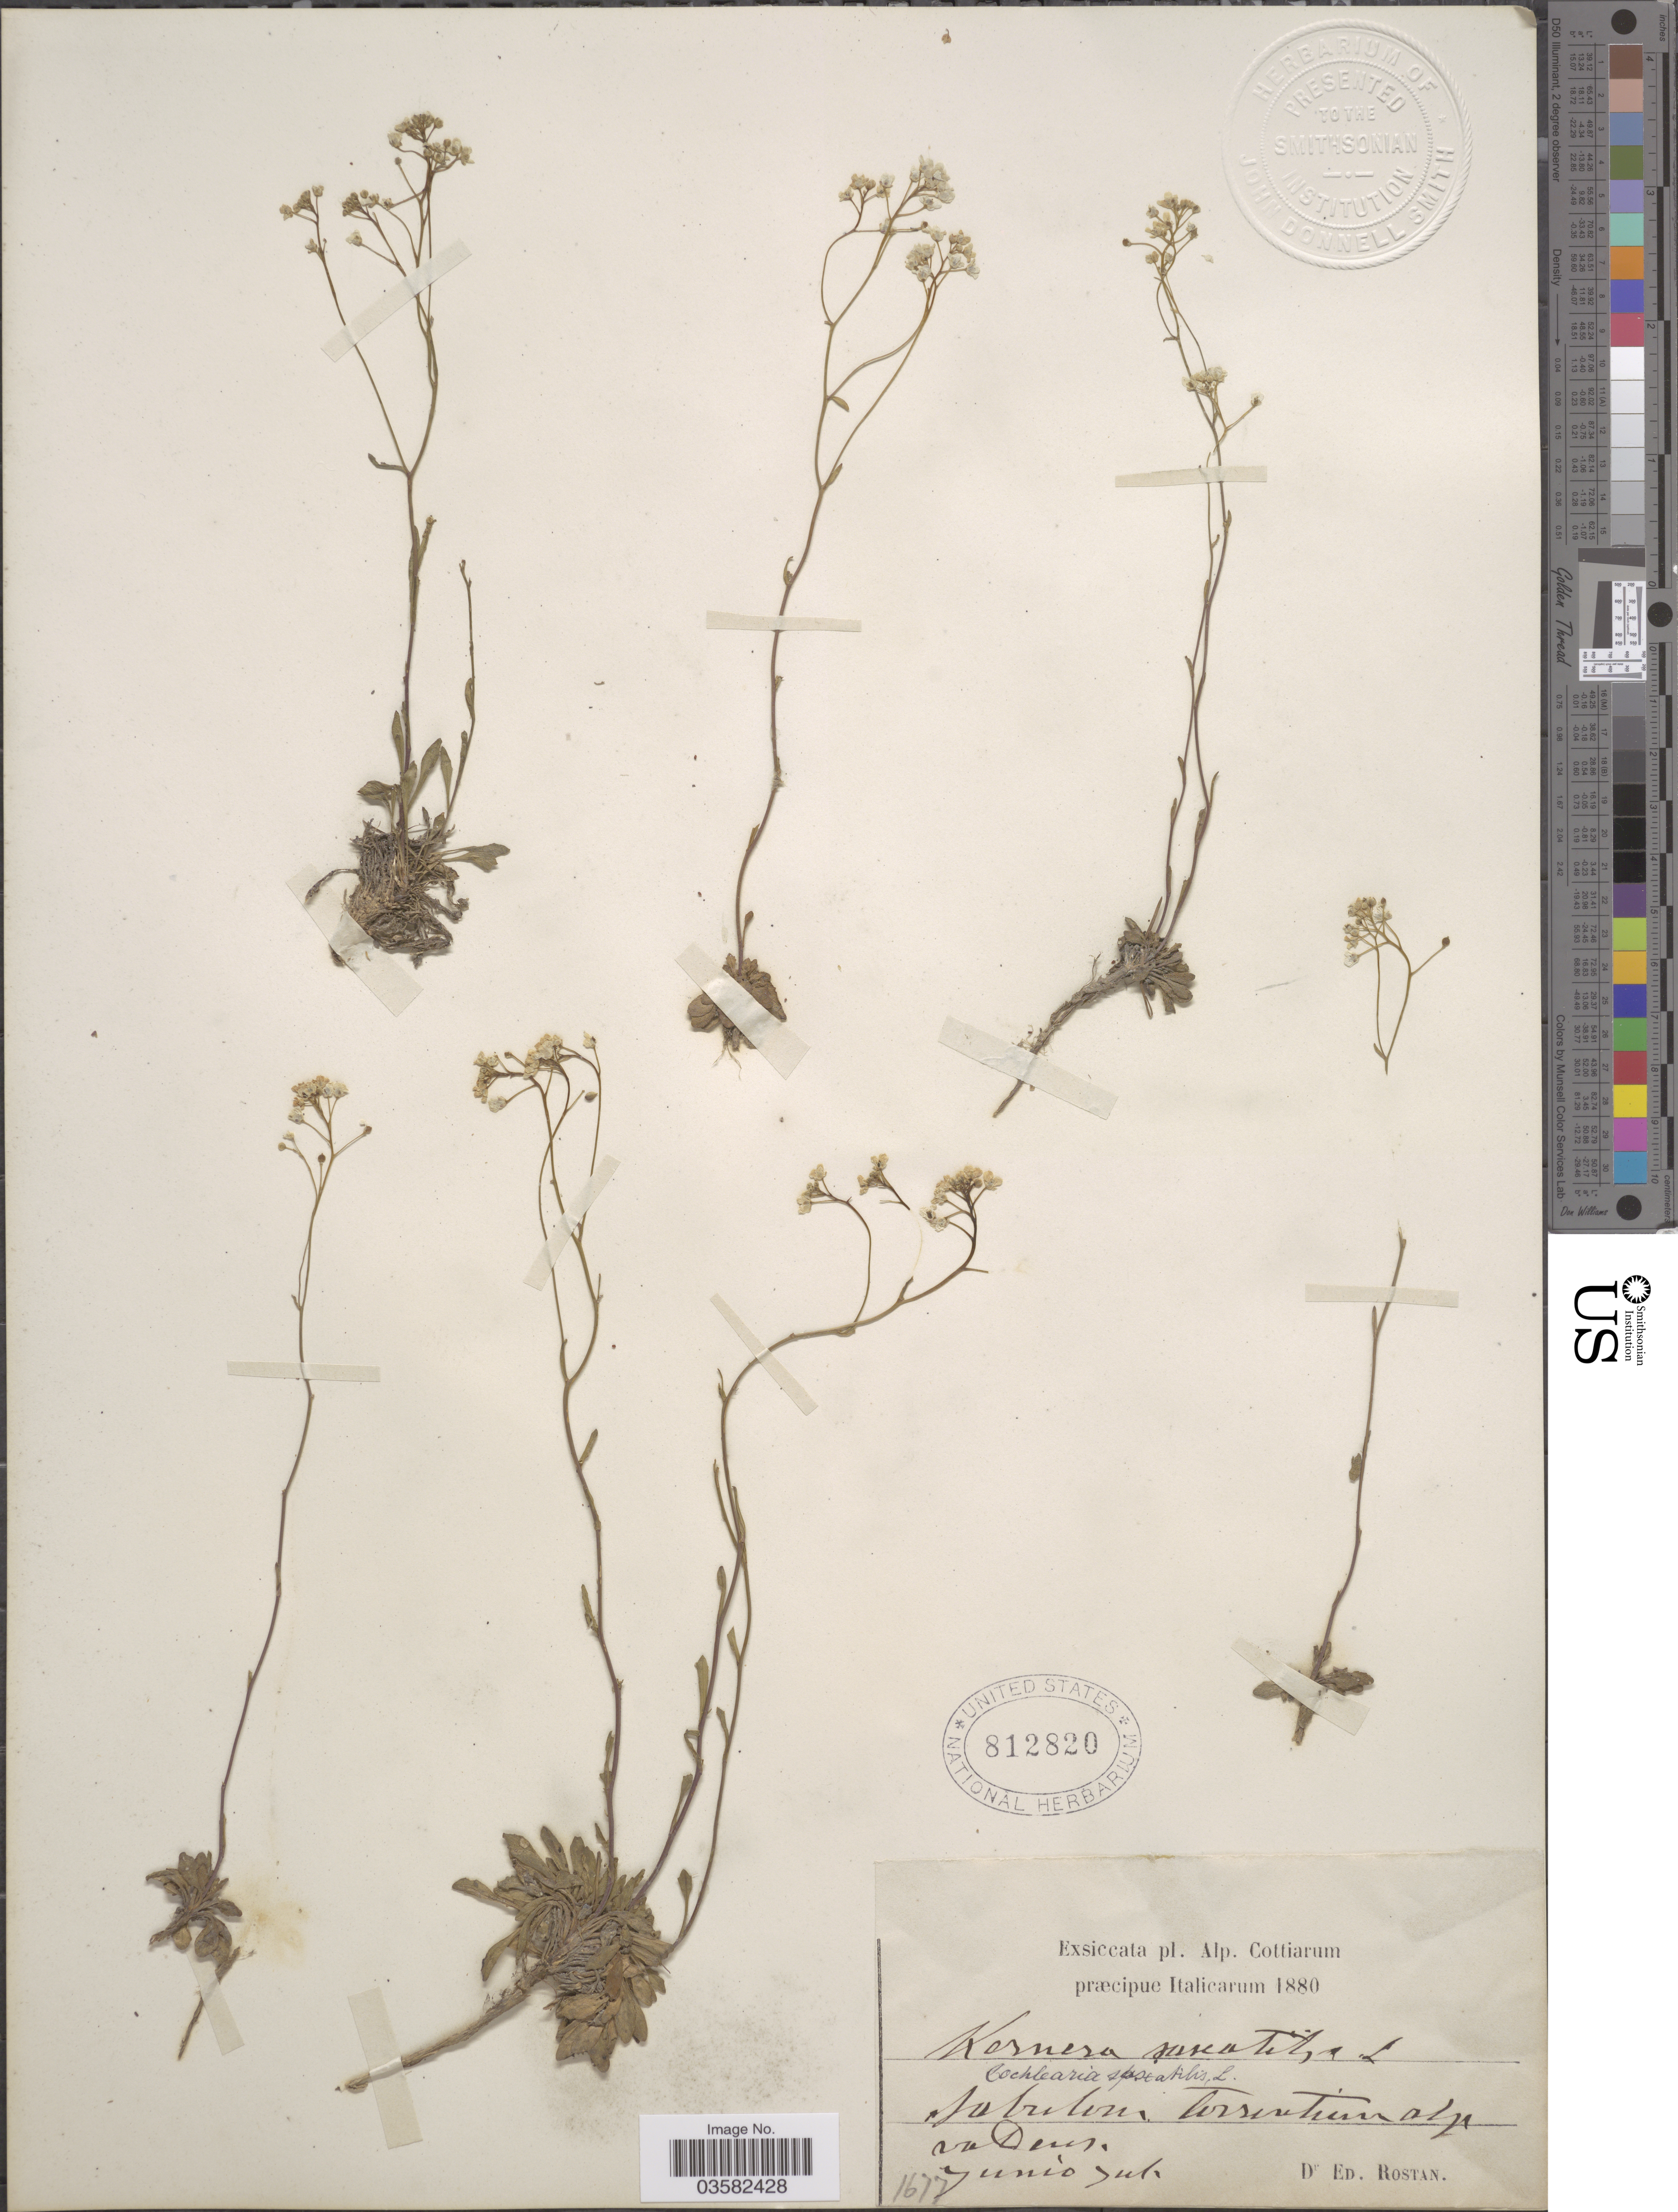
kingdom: Plantae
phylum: Tracheophyta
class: Magnoliopsida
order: Brassicales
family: Brassicaceae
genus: Kernera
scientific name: Kernera saxatilis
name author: (L.) Rchb.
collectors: E. Rostan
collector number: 1677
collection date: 1880-06/1880-07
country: Italy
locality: Alp. Cottiarum. Sabuloni. Torrintum alp vadens.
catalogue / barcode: US 812820